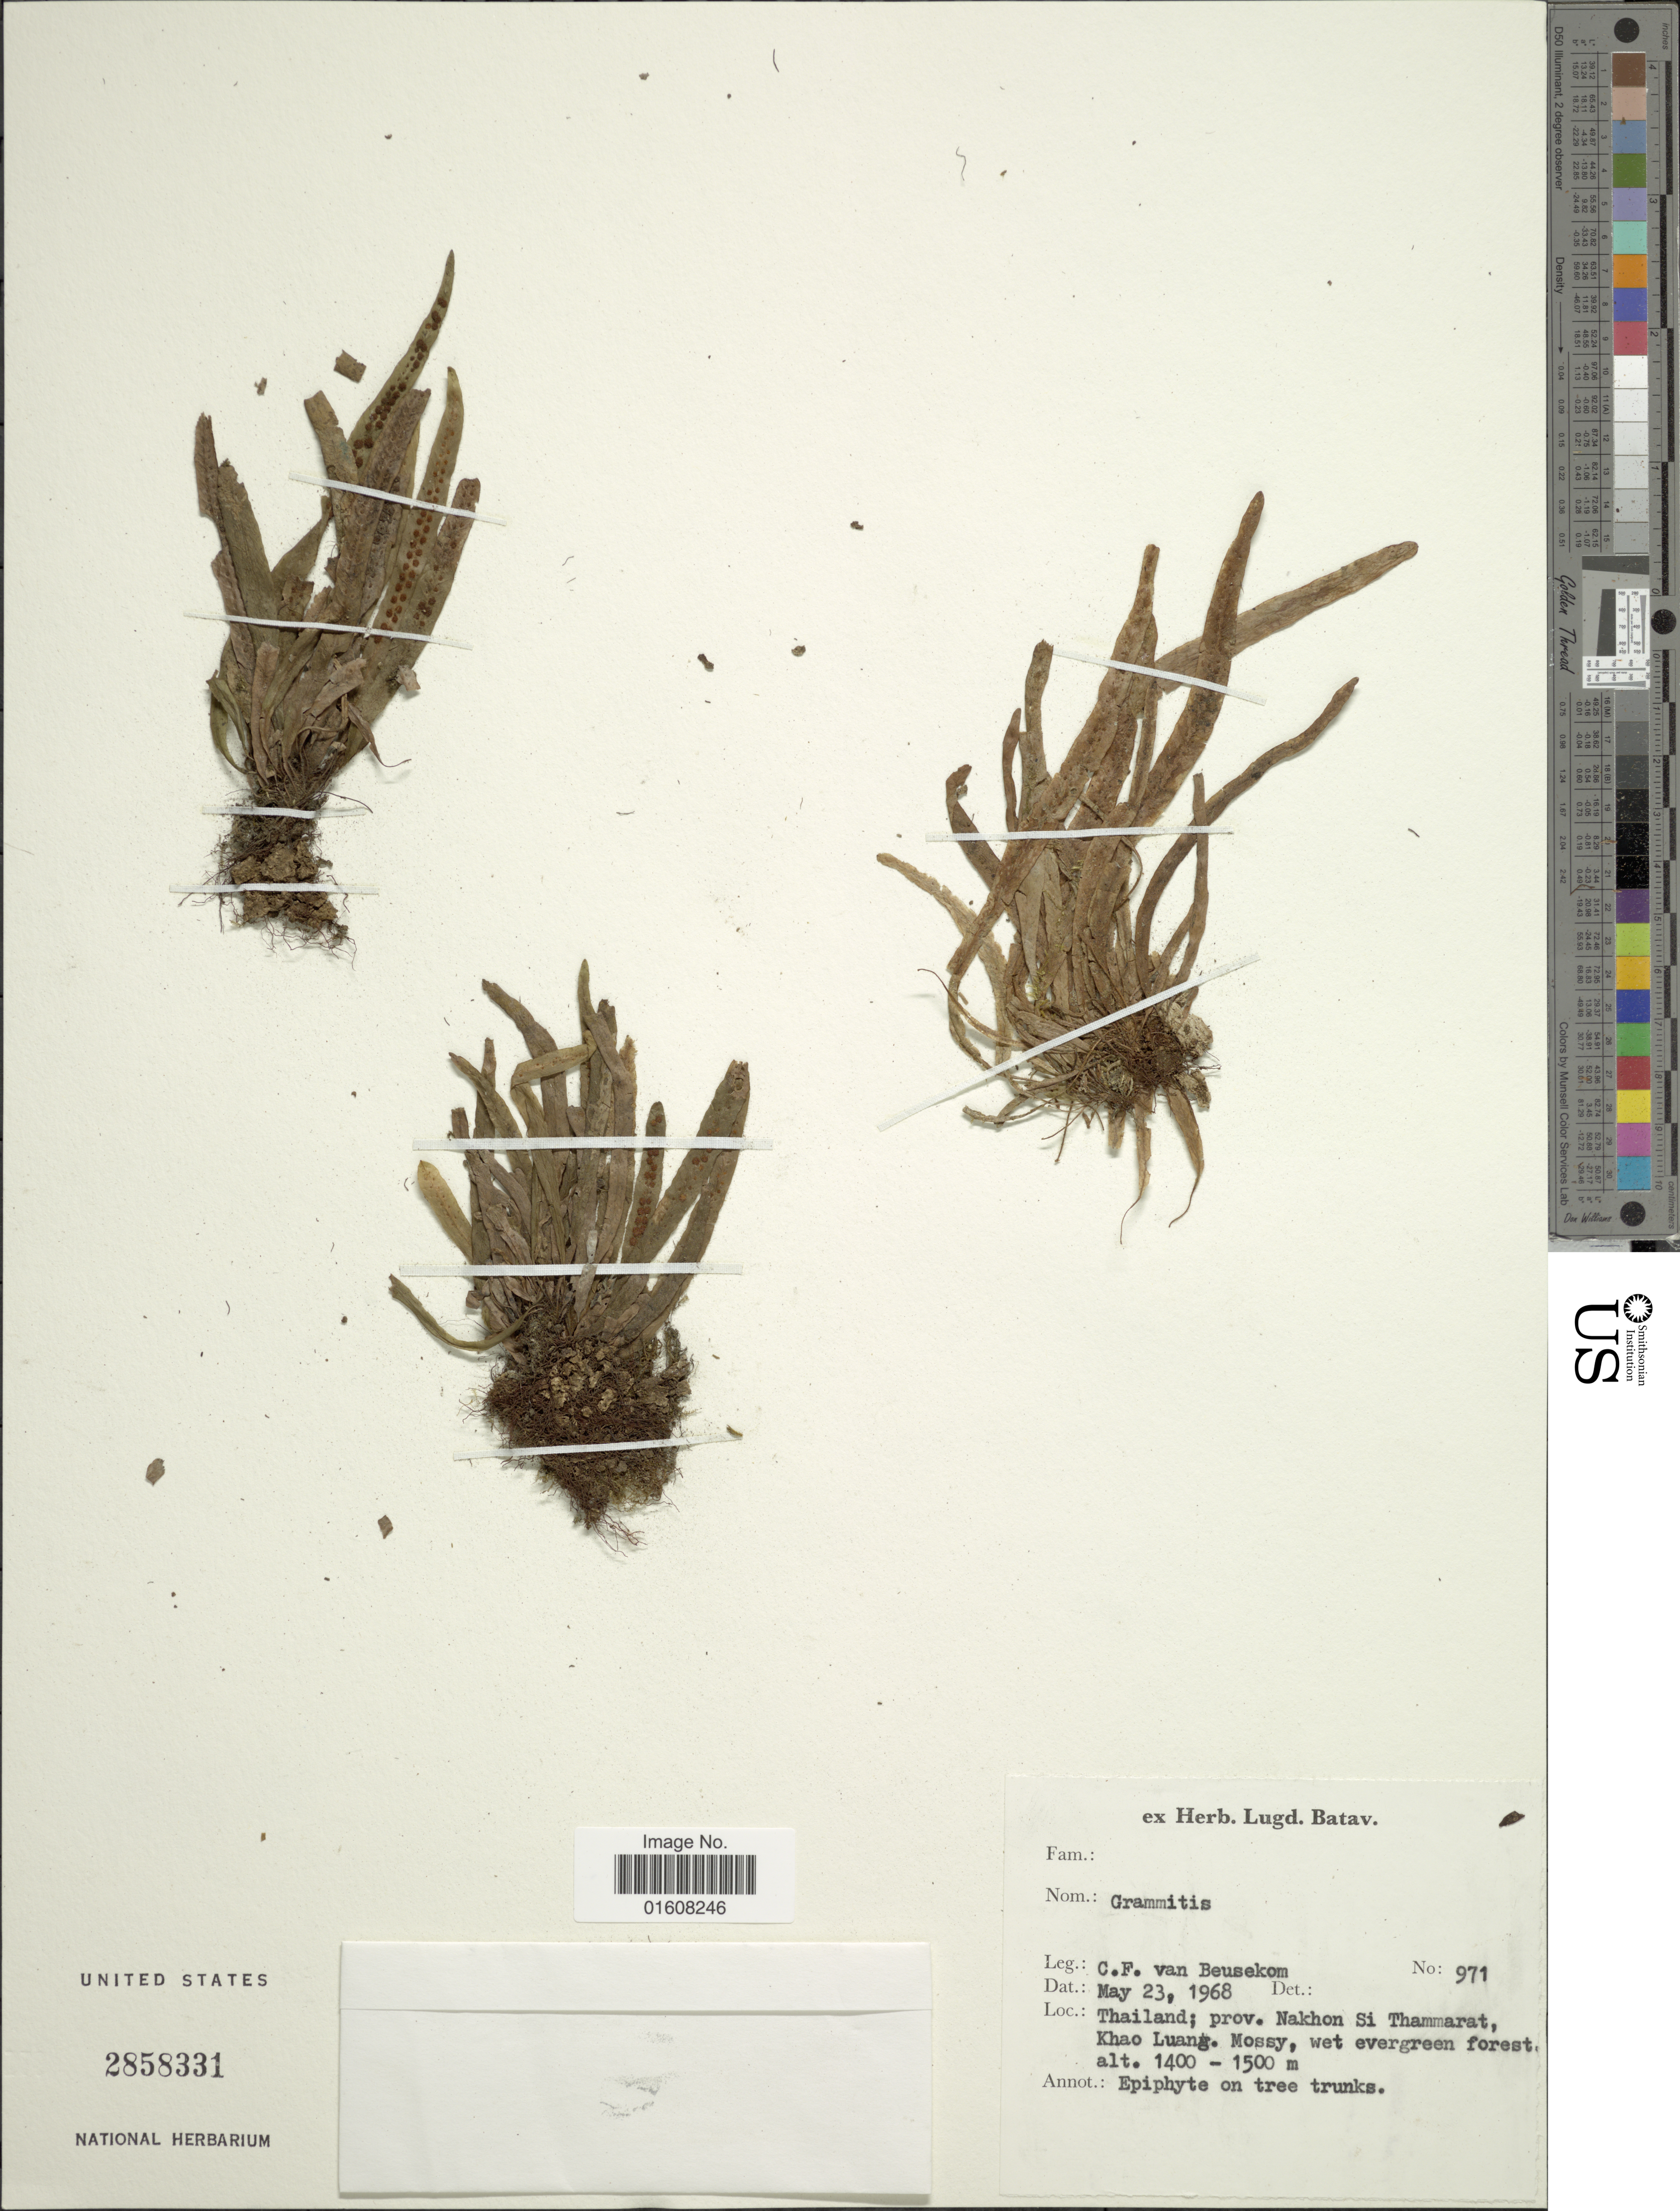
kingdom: Plantae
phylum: Tracheophyta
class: Polypodiopsida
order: Polypodiales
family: Polypodiaceae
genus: Grammitis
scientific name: Grammitis sp.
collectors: C. F. Beusekom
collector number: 971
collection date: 1968-05-23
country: Thailand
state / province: Nakhon Si Thammarat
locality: Khao Luang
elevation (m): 1400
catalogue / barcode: US 2858331